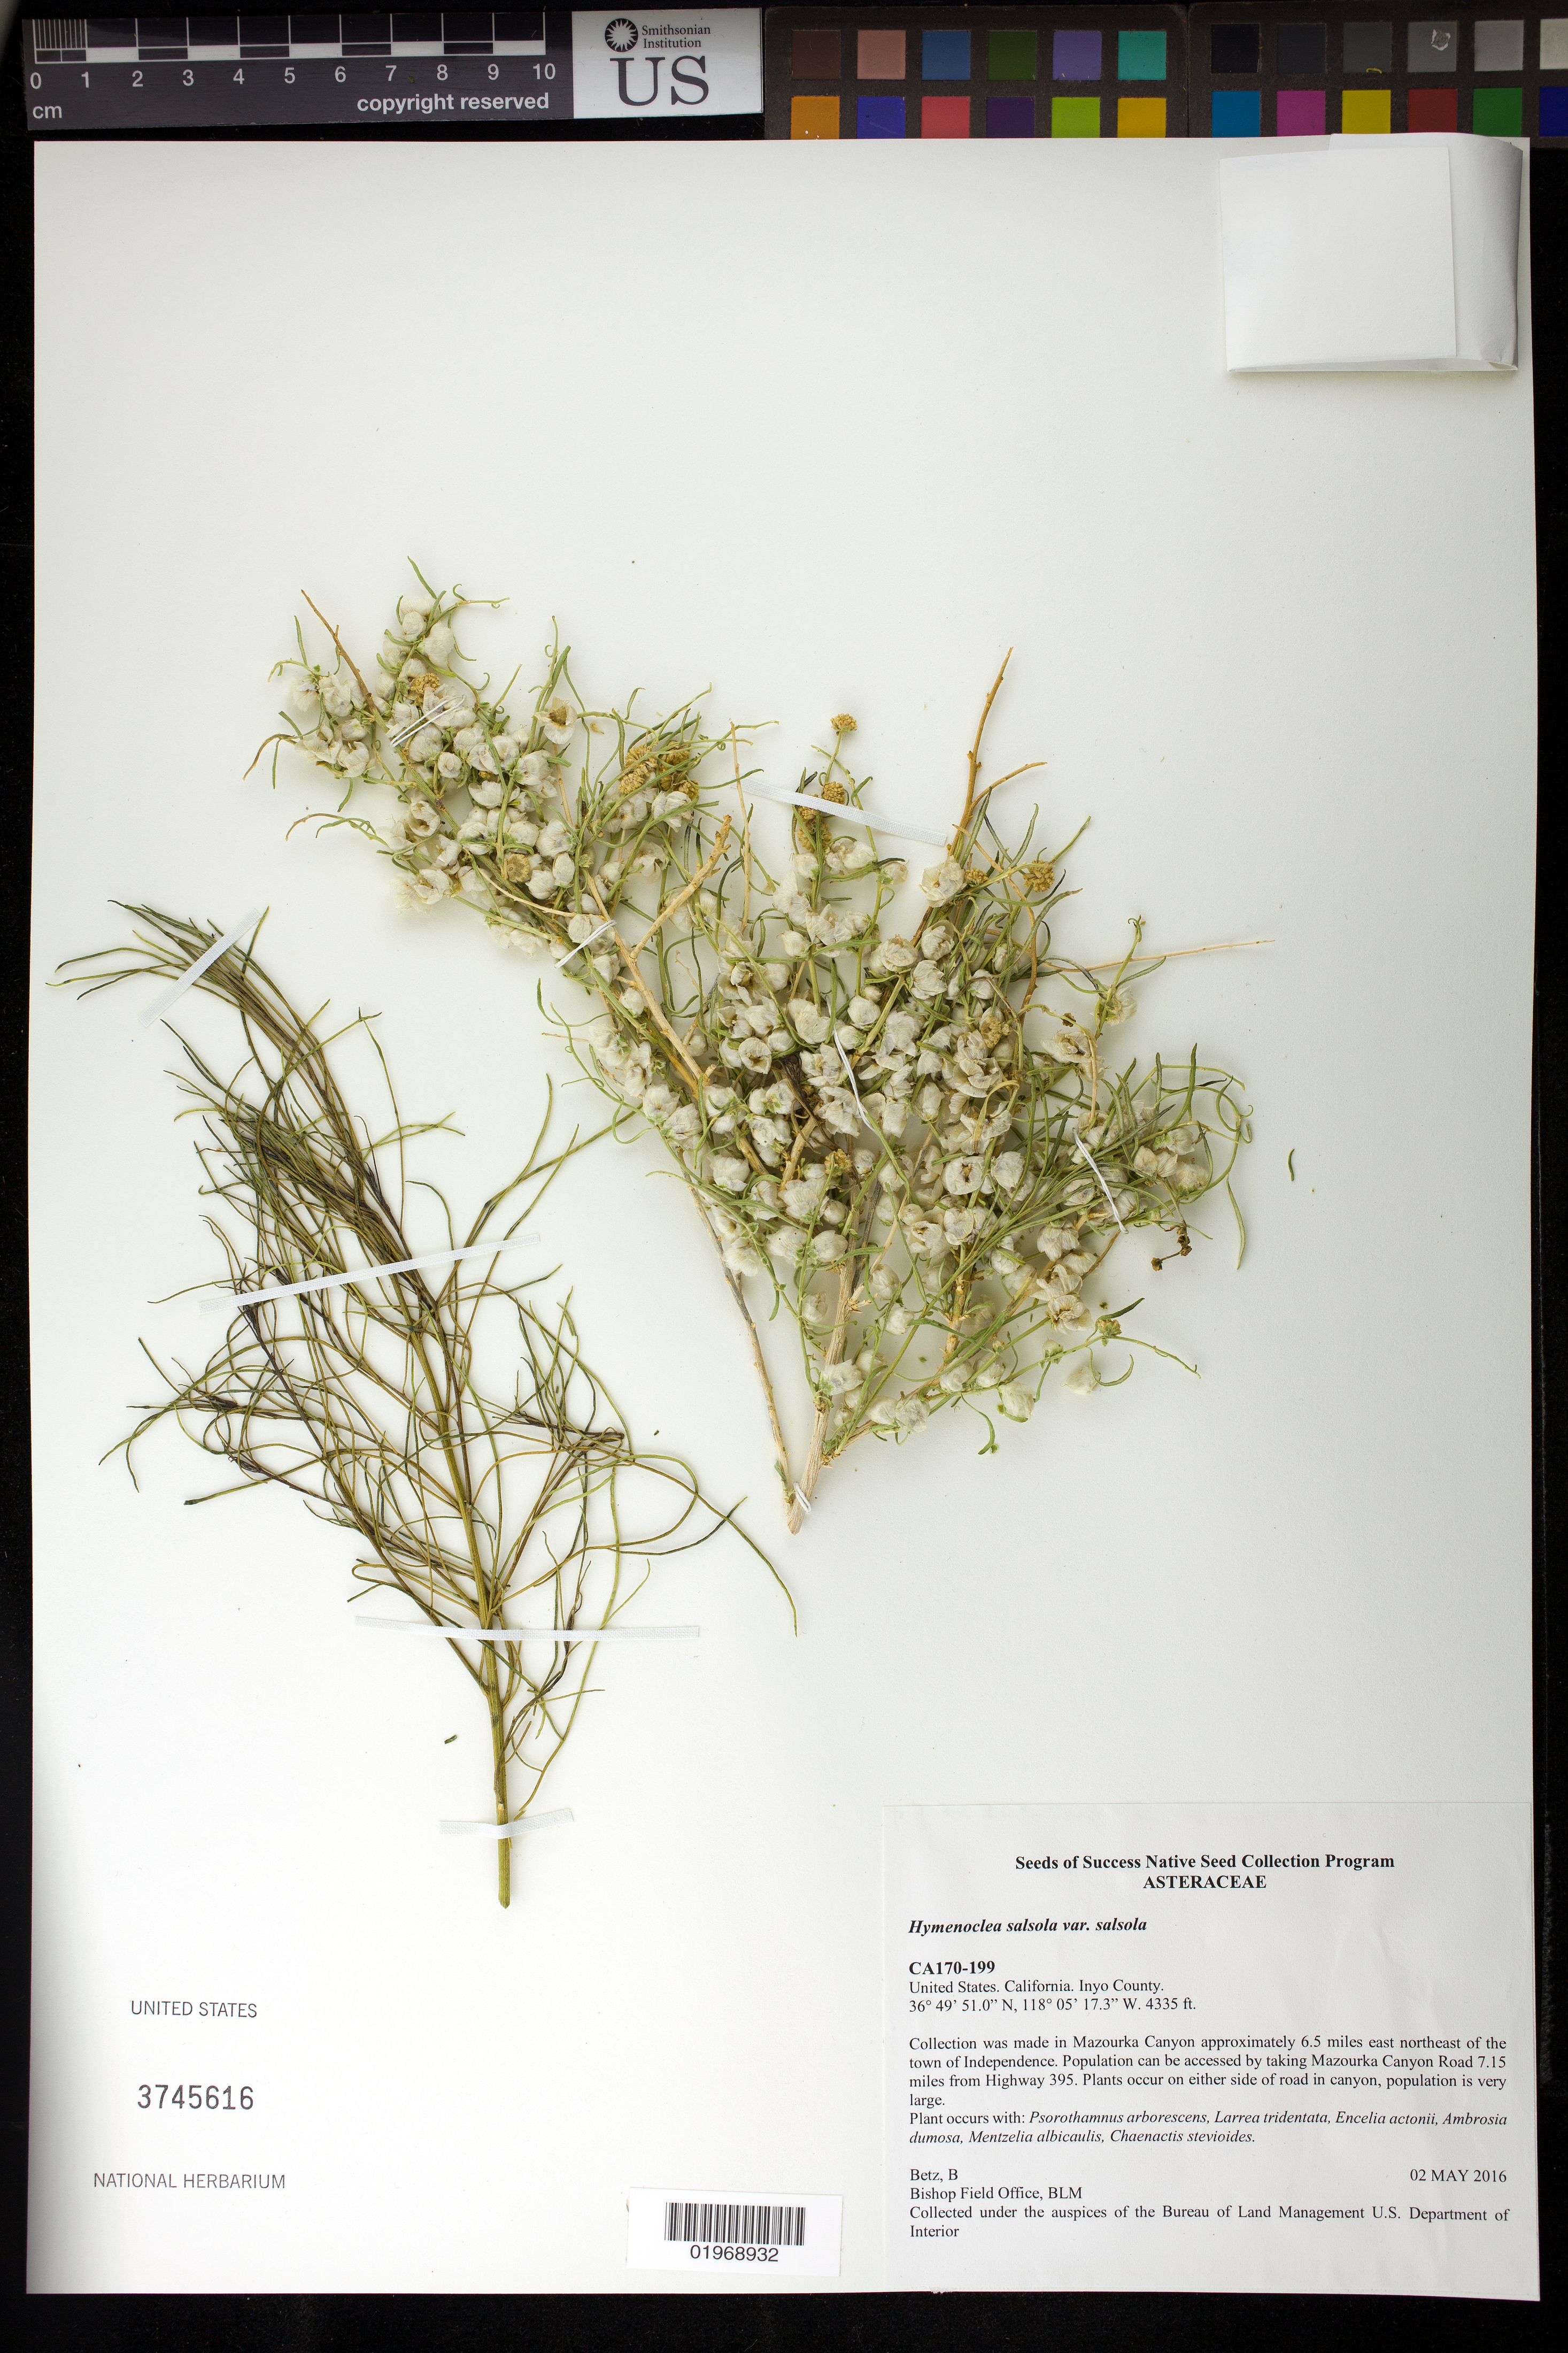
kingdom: Plantae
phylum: Tracheophyta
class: Magnoliopsida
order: Asterales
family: Asteraceae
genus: Hymenoclea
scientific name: Hymenoclea salsola var. salsola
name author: Torr. & A. Gray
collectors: B. Betz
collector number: CA170-199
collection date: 2017-05-02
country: United States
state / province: California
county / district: Inyo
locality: Mazourka Canyon, 6.5 mi. ENE of Independence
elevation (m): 1321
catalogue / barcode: US 3745616